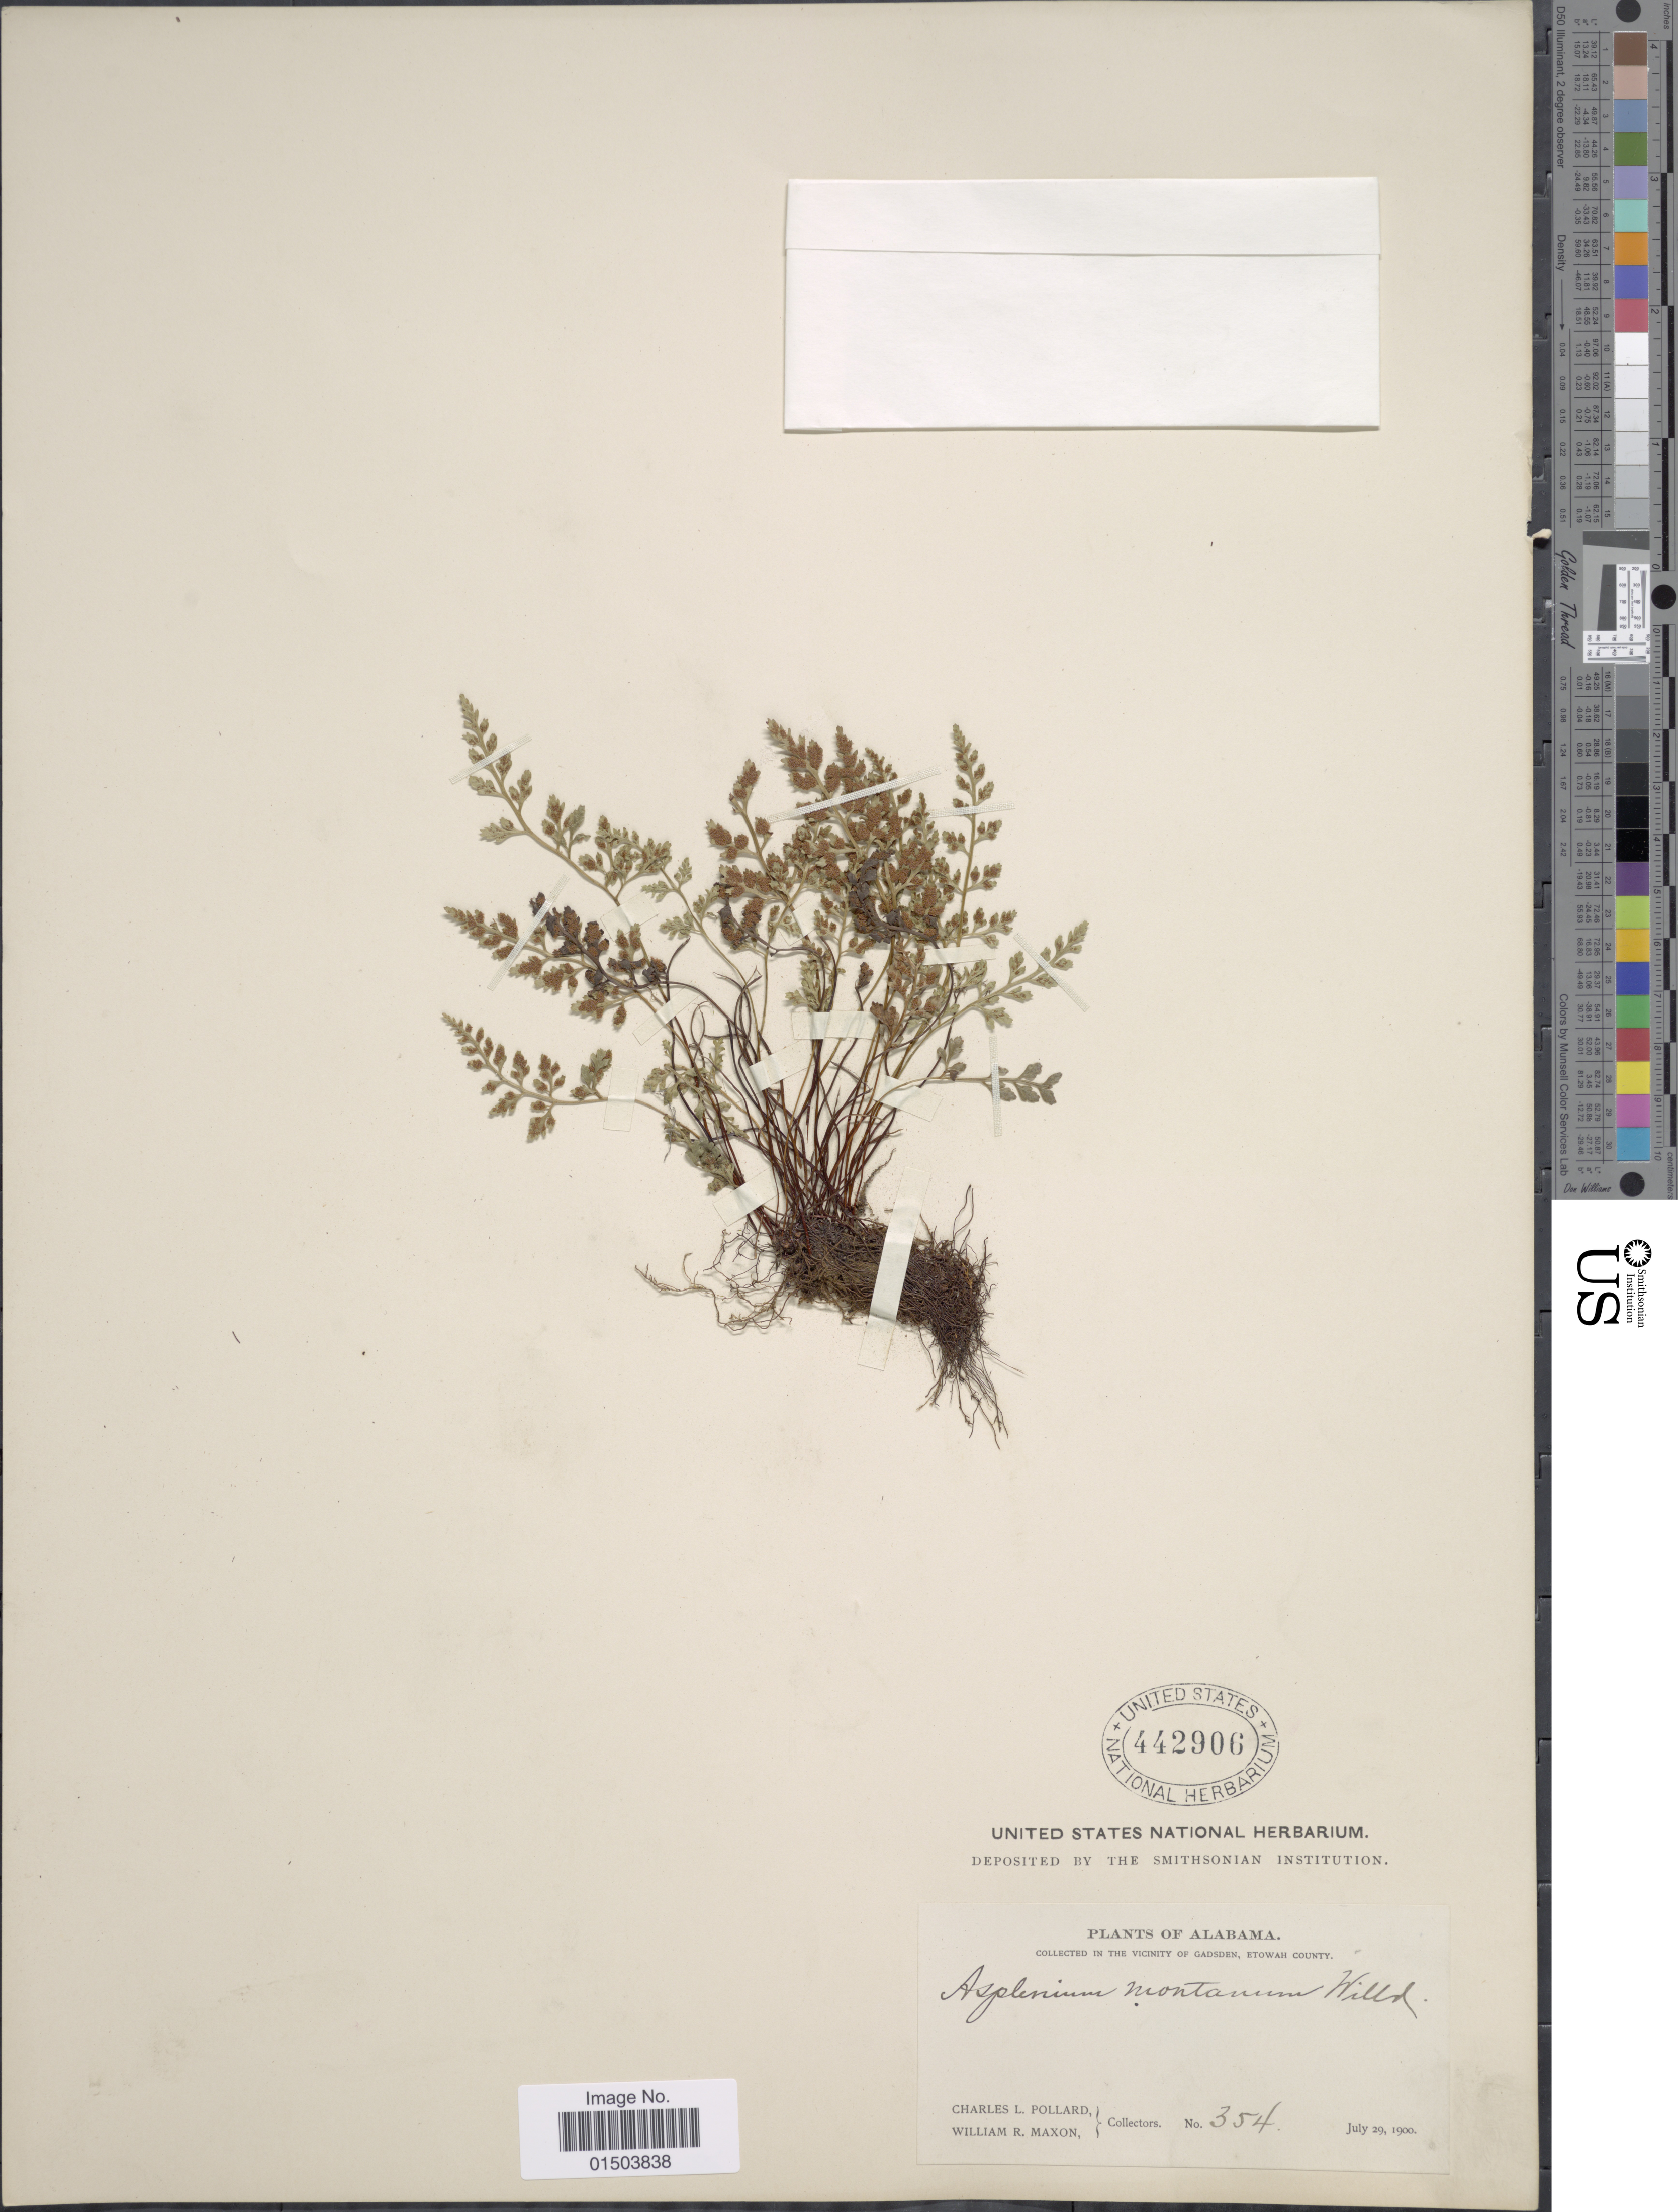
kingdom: Plantae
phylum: Tracheophyta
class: Polypodiopsida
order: Polypodiales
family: Aspleniaceae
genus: Asplenium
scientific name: Asplenium montanum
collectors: C. L. Pollard & W. R. Maxon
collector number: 354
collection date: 1900-07-29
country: United States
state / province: Alabama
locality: In the Vicinity of Gadsden, Etowah County.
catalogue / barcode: US 442906